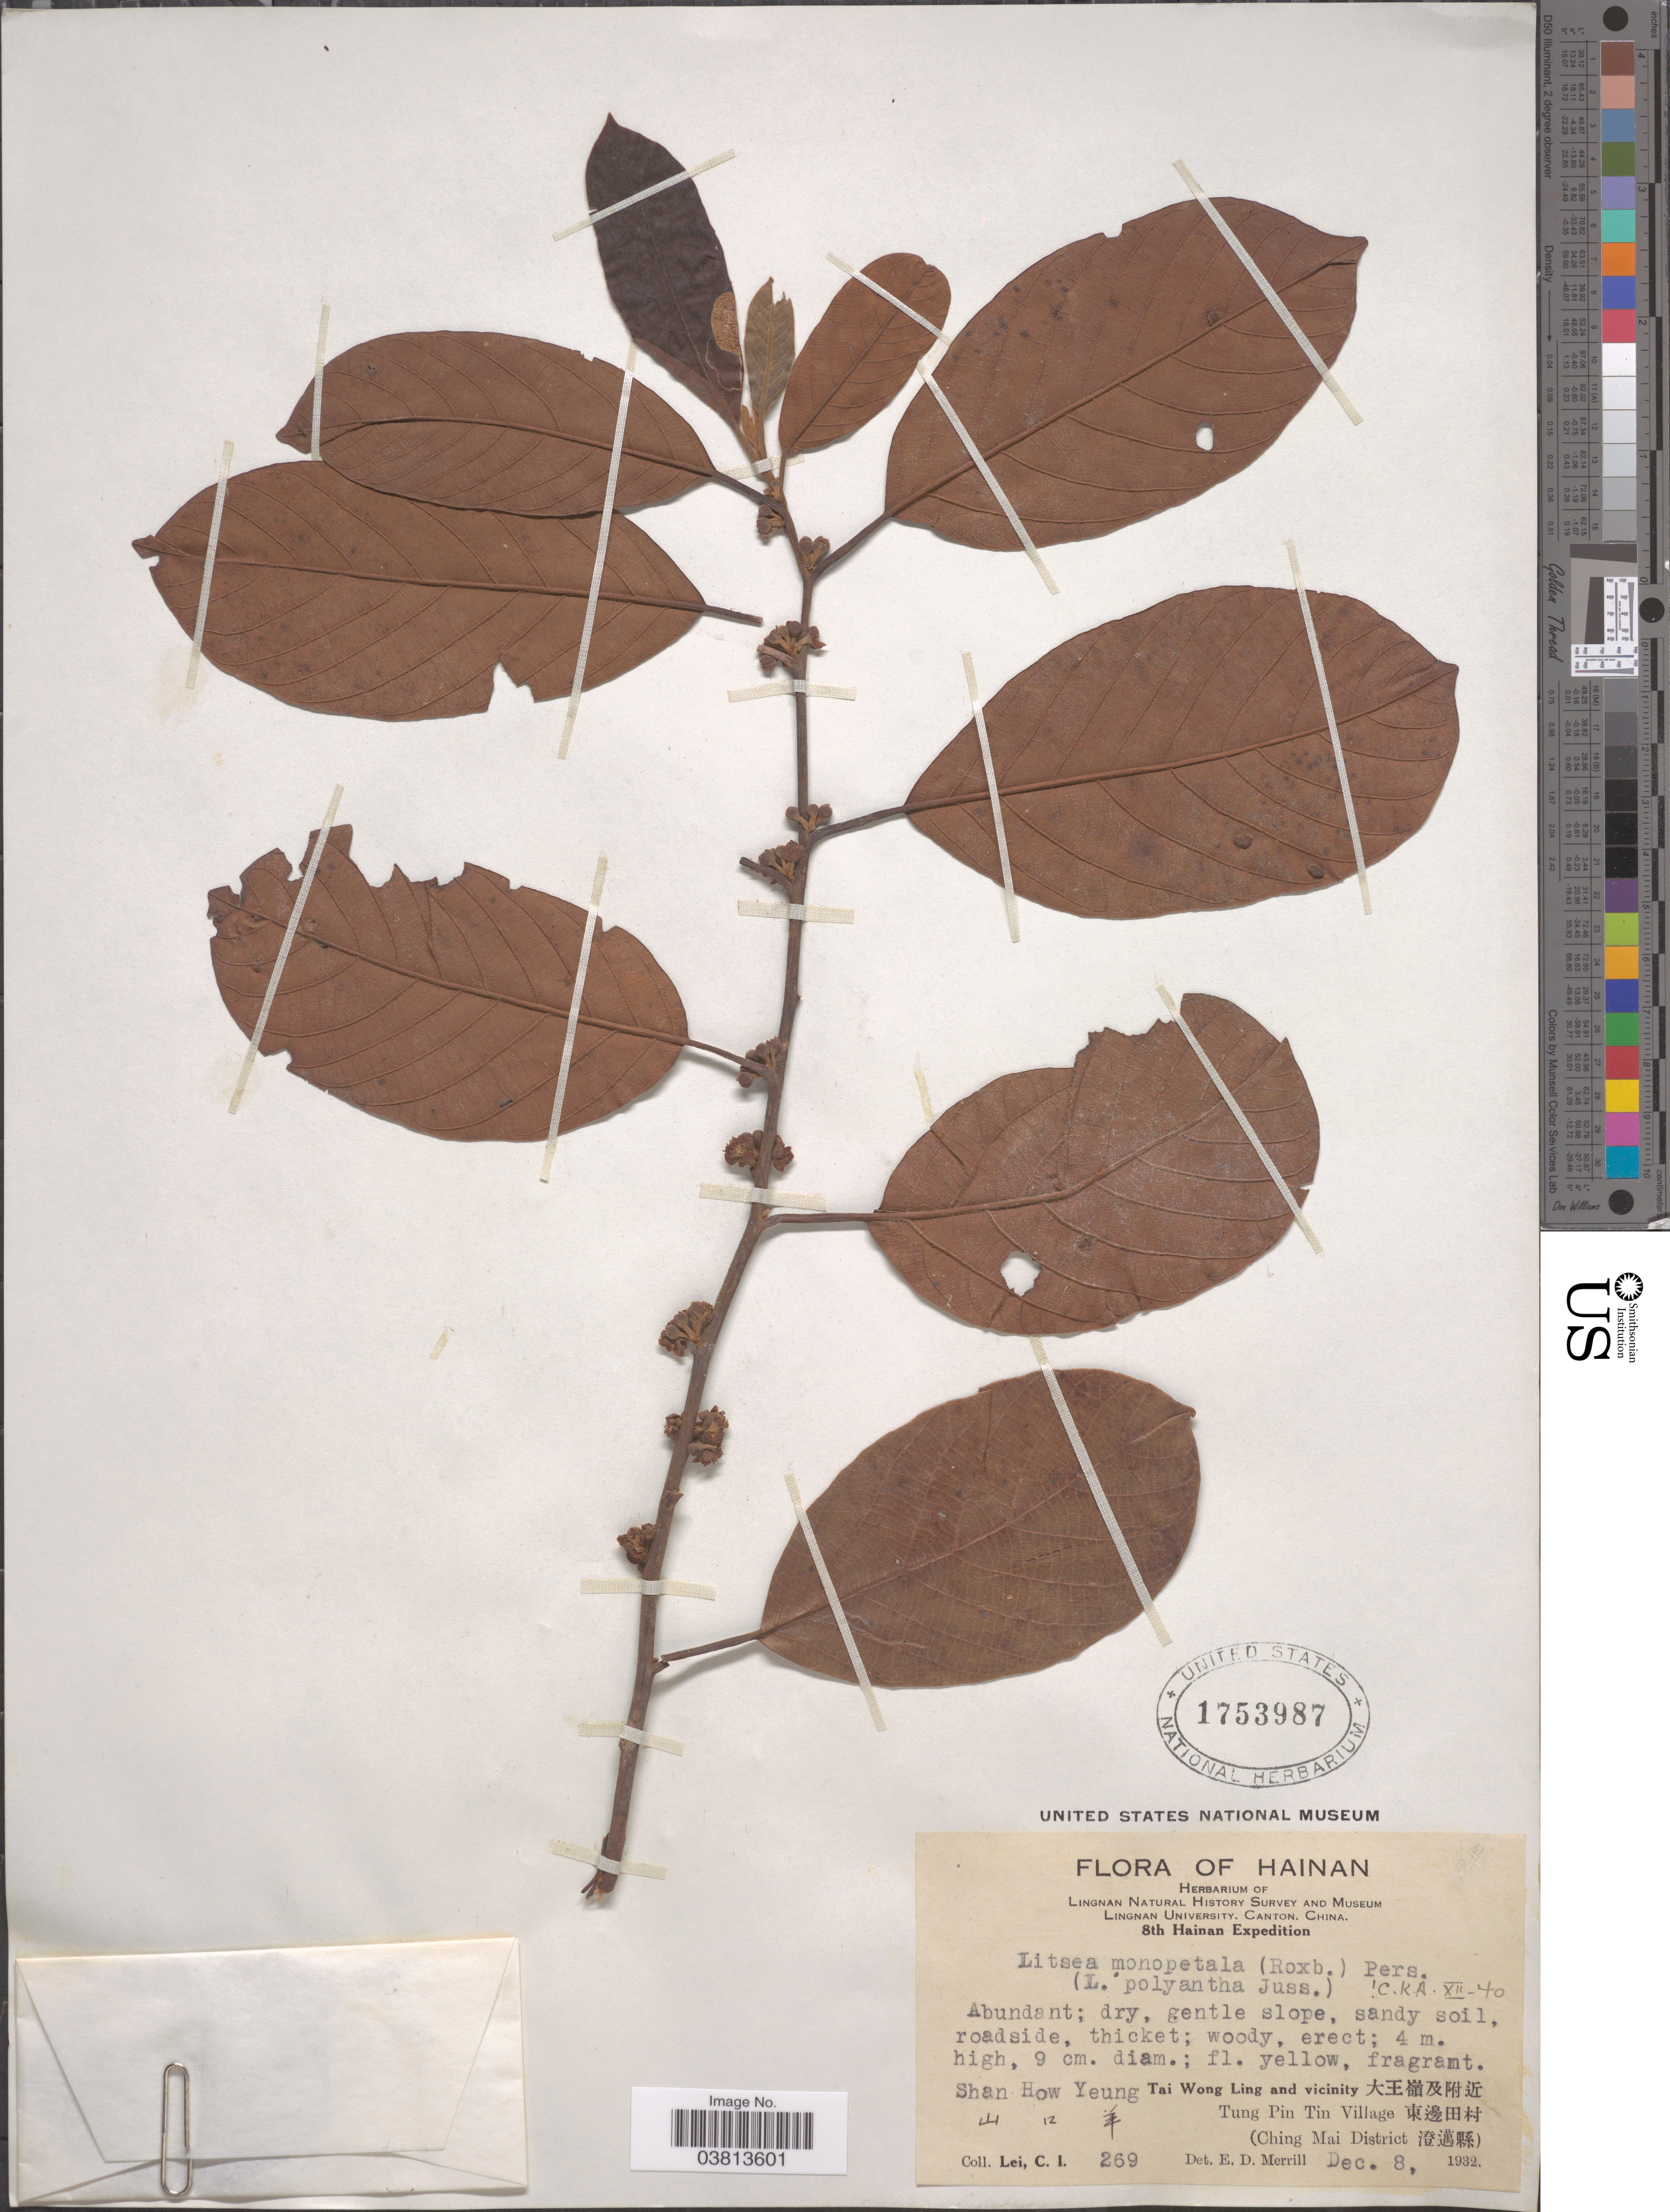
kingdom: Plantae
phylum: Tracheophyta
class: Magnoliopsida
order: Laurales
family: Lauraceae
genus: Litsea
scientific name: Litsea monopetala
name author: (Roxb.) Pers.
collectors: C. I. Lei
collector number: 269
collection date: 1932-12-08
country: China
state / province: Hainan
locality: Gentle slope, roadside, thicket. Shan How Yeung. Tai Wong Ling and vicinity X. Tung Pin Tin Village X. (Xing Mai District X).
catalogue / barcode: US 1753987